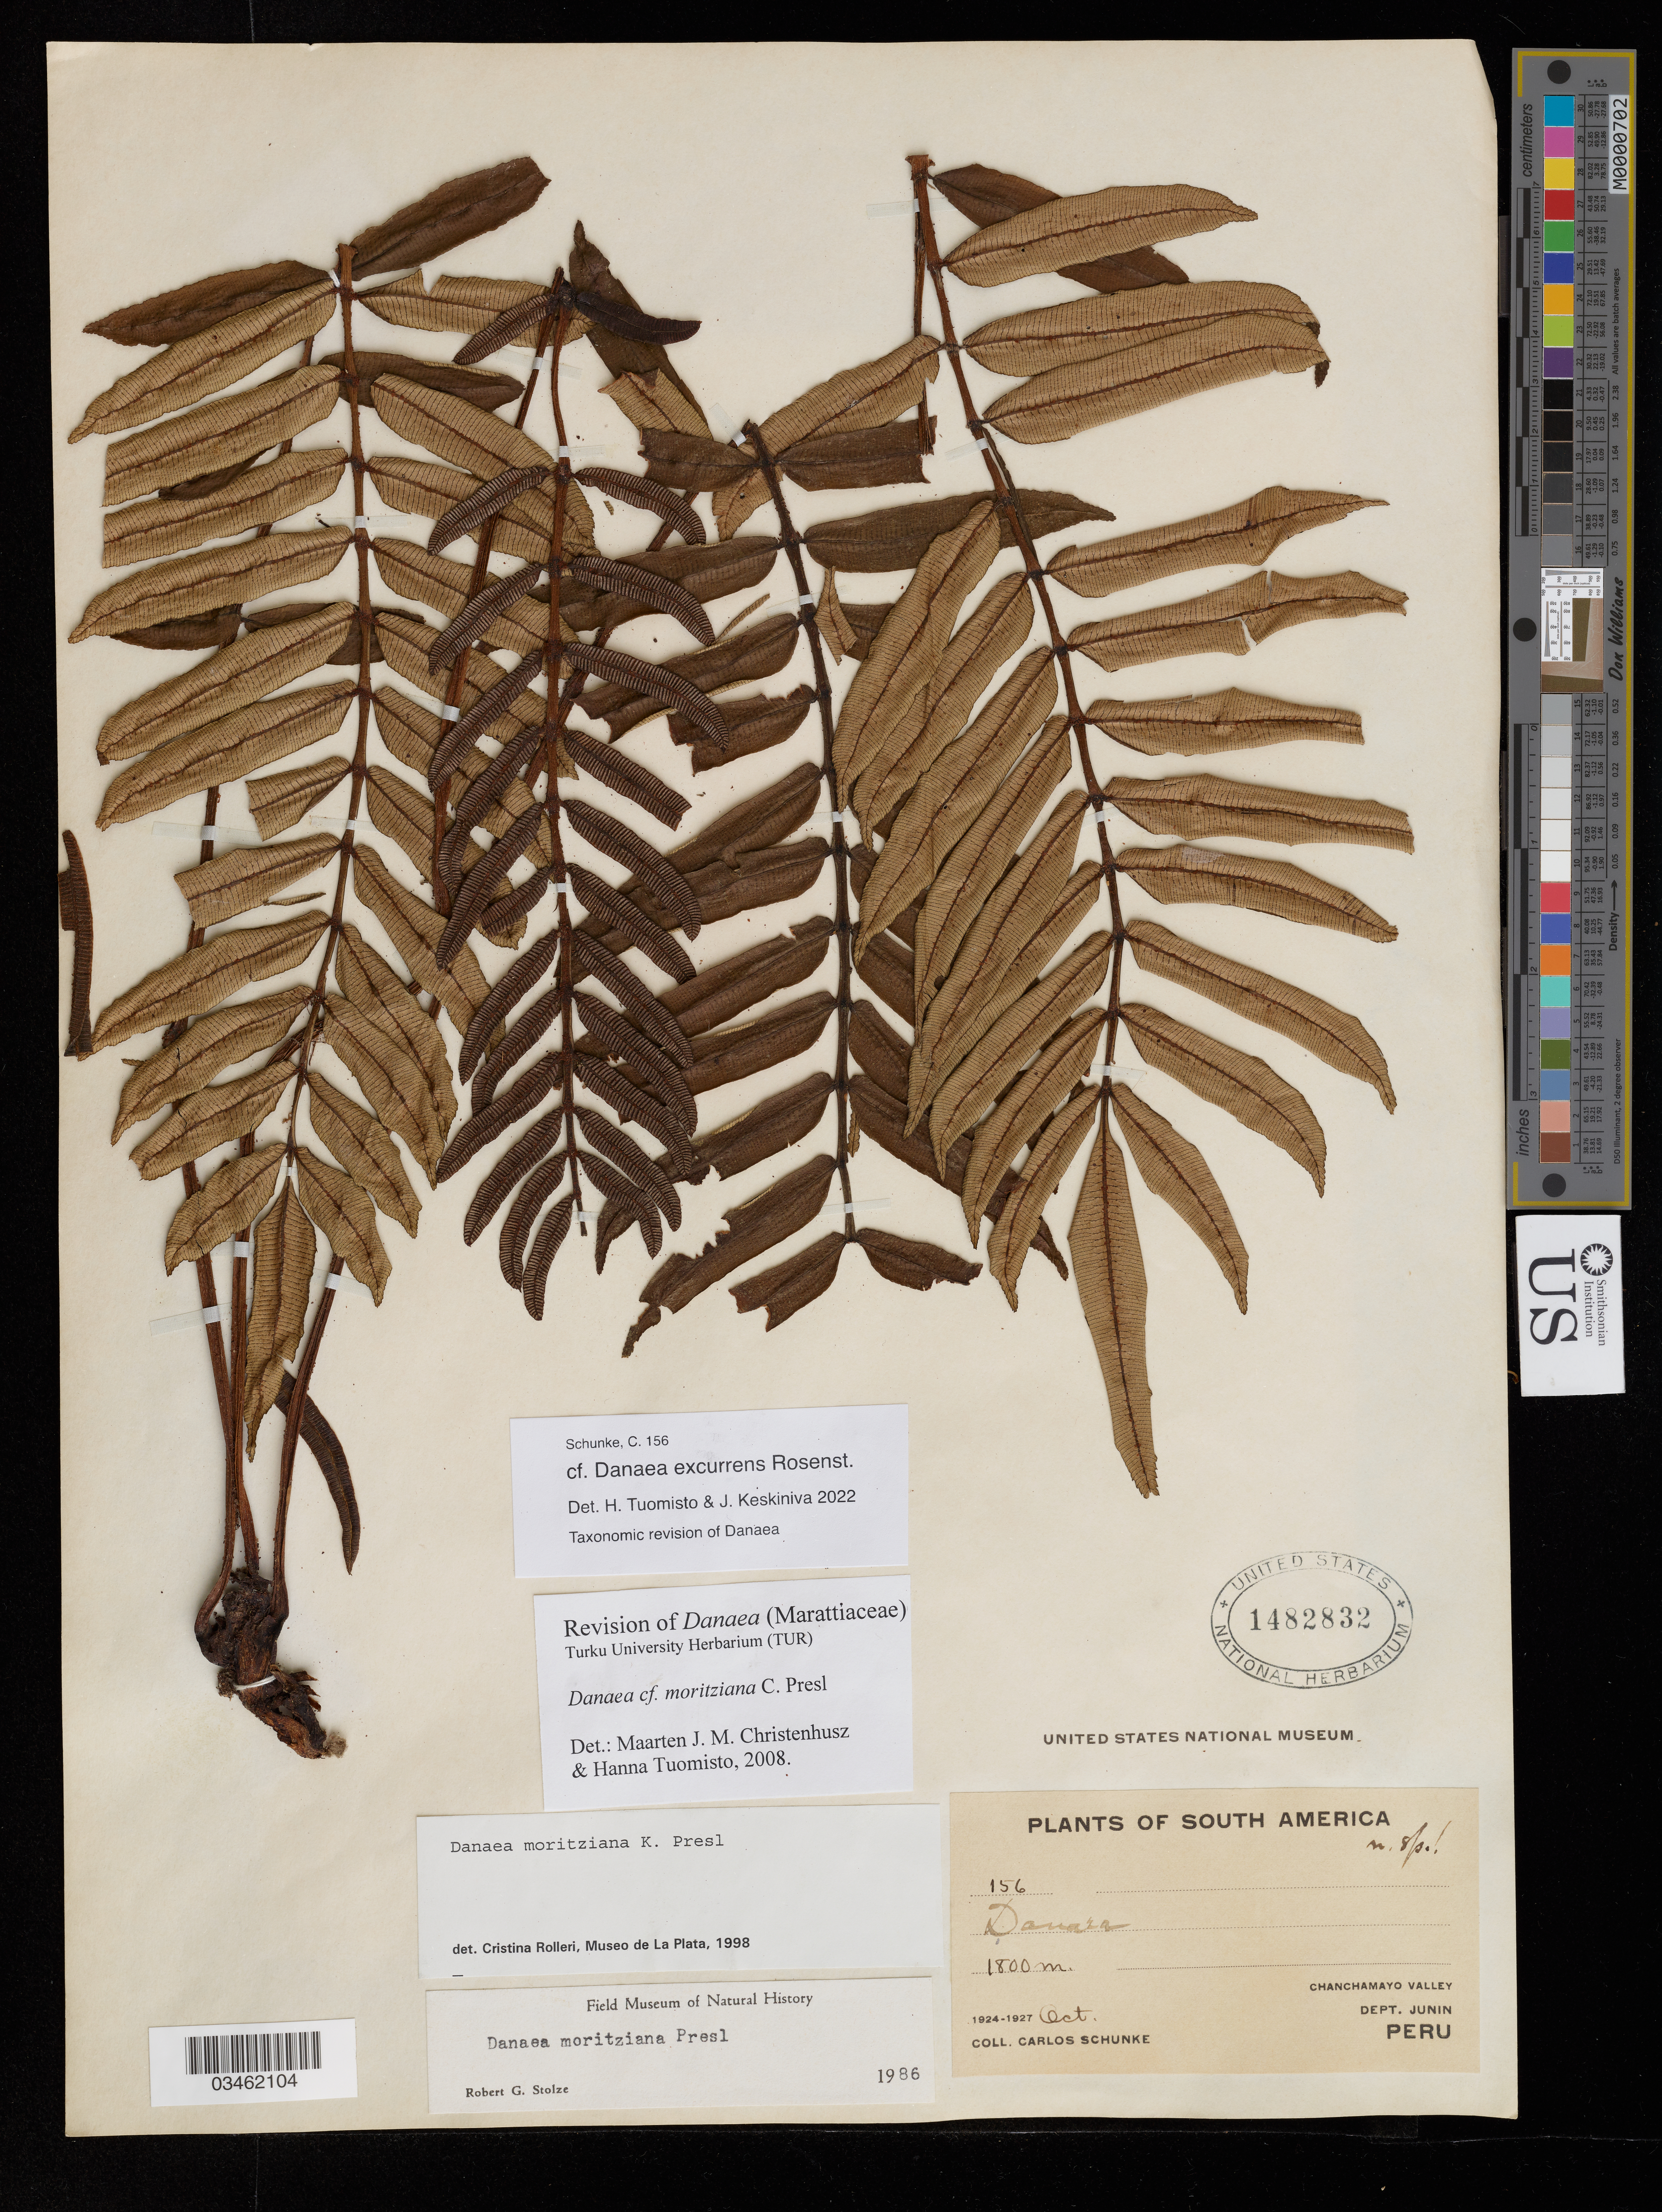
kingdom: Plantae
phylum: Tracheophyta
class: Polypodiopsida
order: Marattiales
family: Marattiaceae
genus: Danaea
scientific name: Danaea excurrens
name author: Rosenst.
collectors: C. Schunke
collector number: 156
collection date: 1924-10/1927-10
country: Peru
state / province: Junin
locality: Chanchamayo Valley. Dept. Junin.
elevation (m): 1800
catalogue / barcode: US 1482832